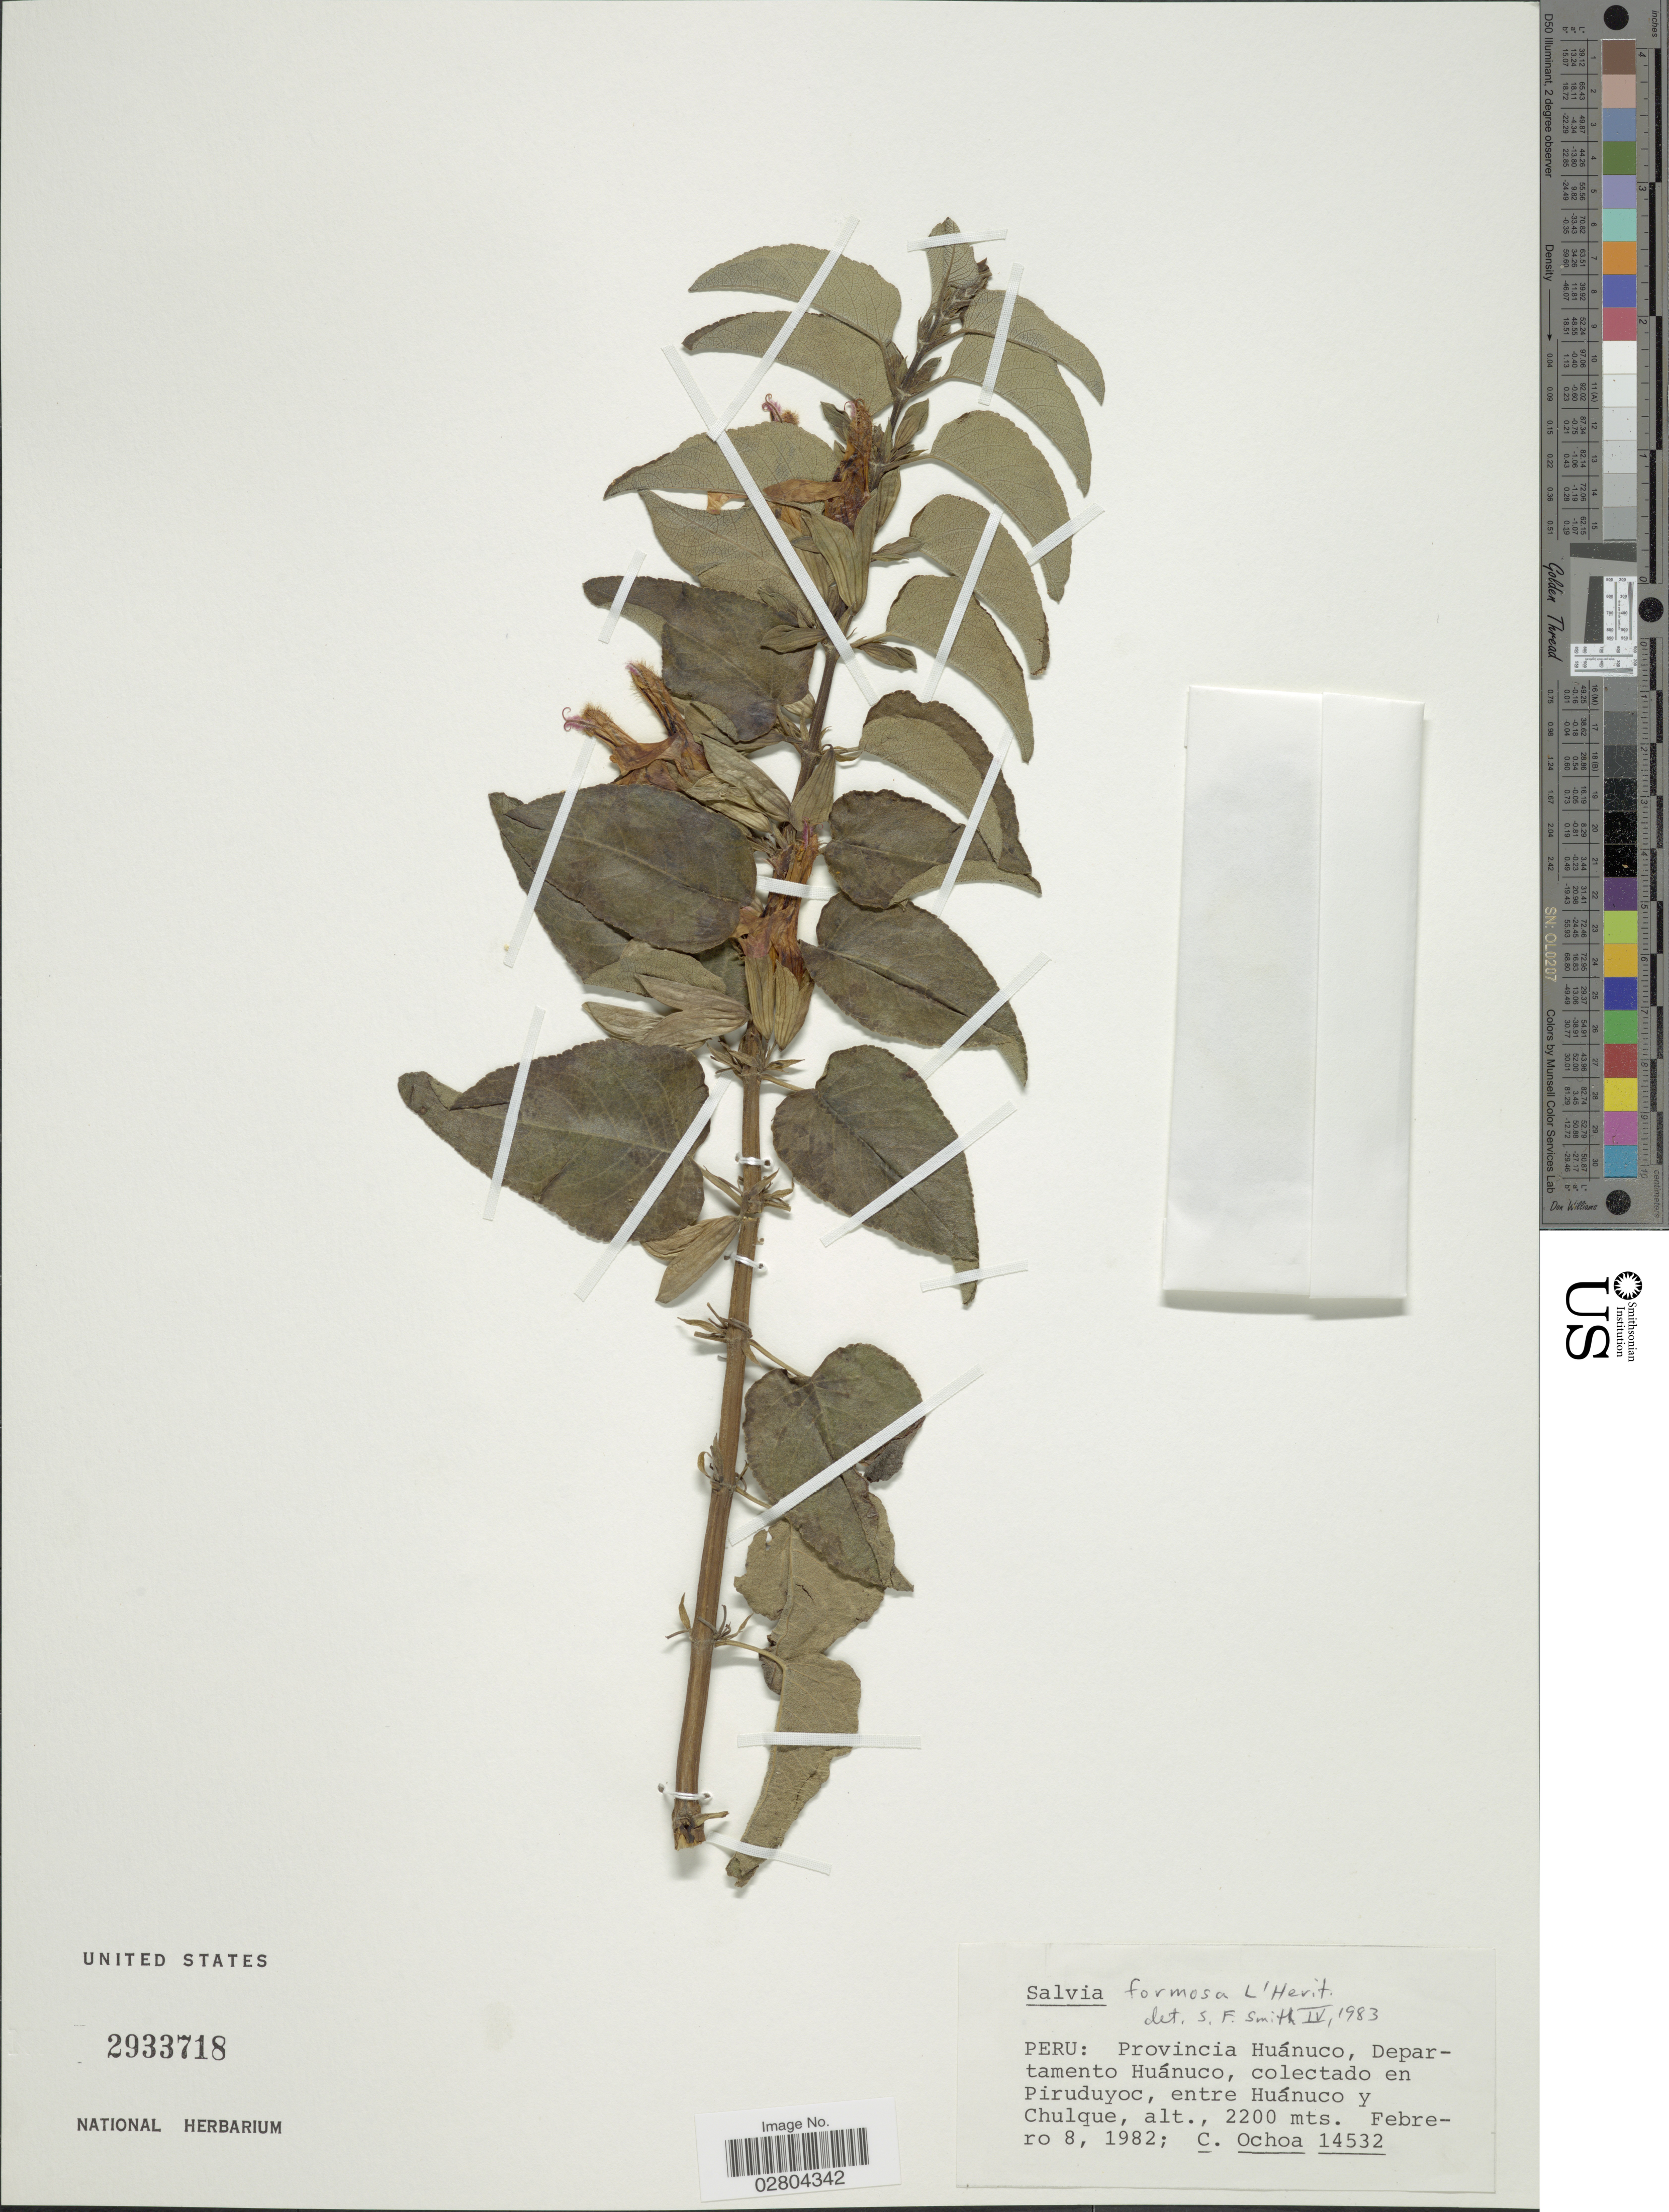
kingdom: Plantae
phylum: Tracheophyta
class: Magnoliopsida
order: Lamiales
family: Lamiaceae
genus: Salvia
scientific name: Salvia formosa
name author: L'Hér.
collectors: C. Ochoa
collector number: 14532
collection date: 1982-02-08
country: Peru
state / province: Huánuco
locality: Departamento Huánuco, colectado en Piruduyoc, entre Huánaco y Chulque.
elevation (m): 2200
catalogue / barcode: US 2933718